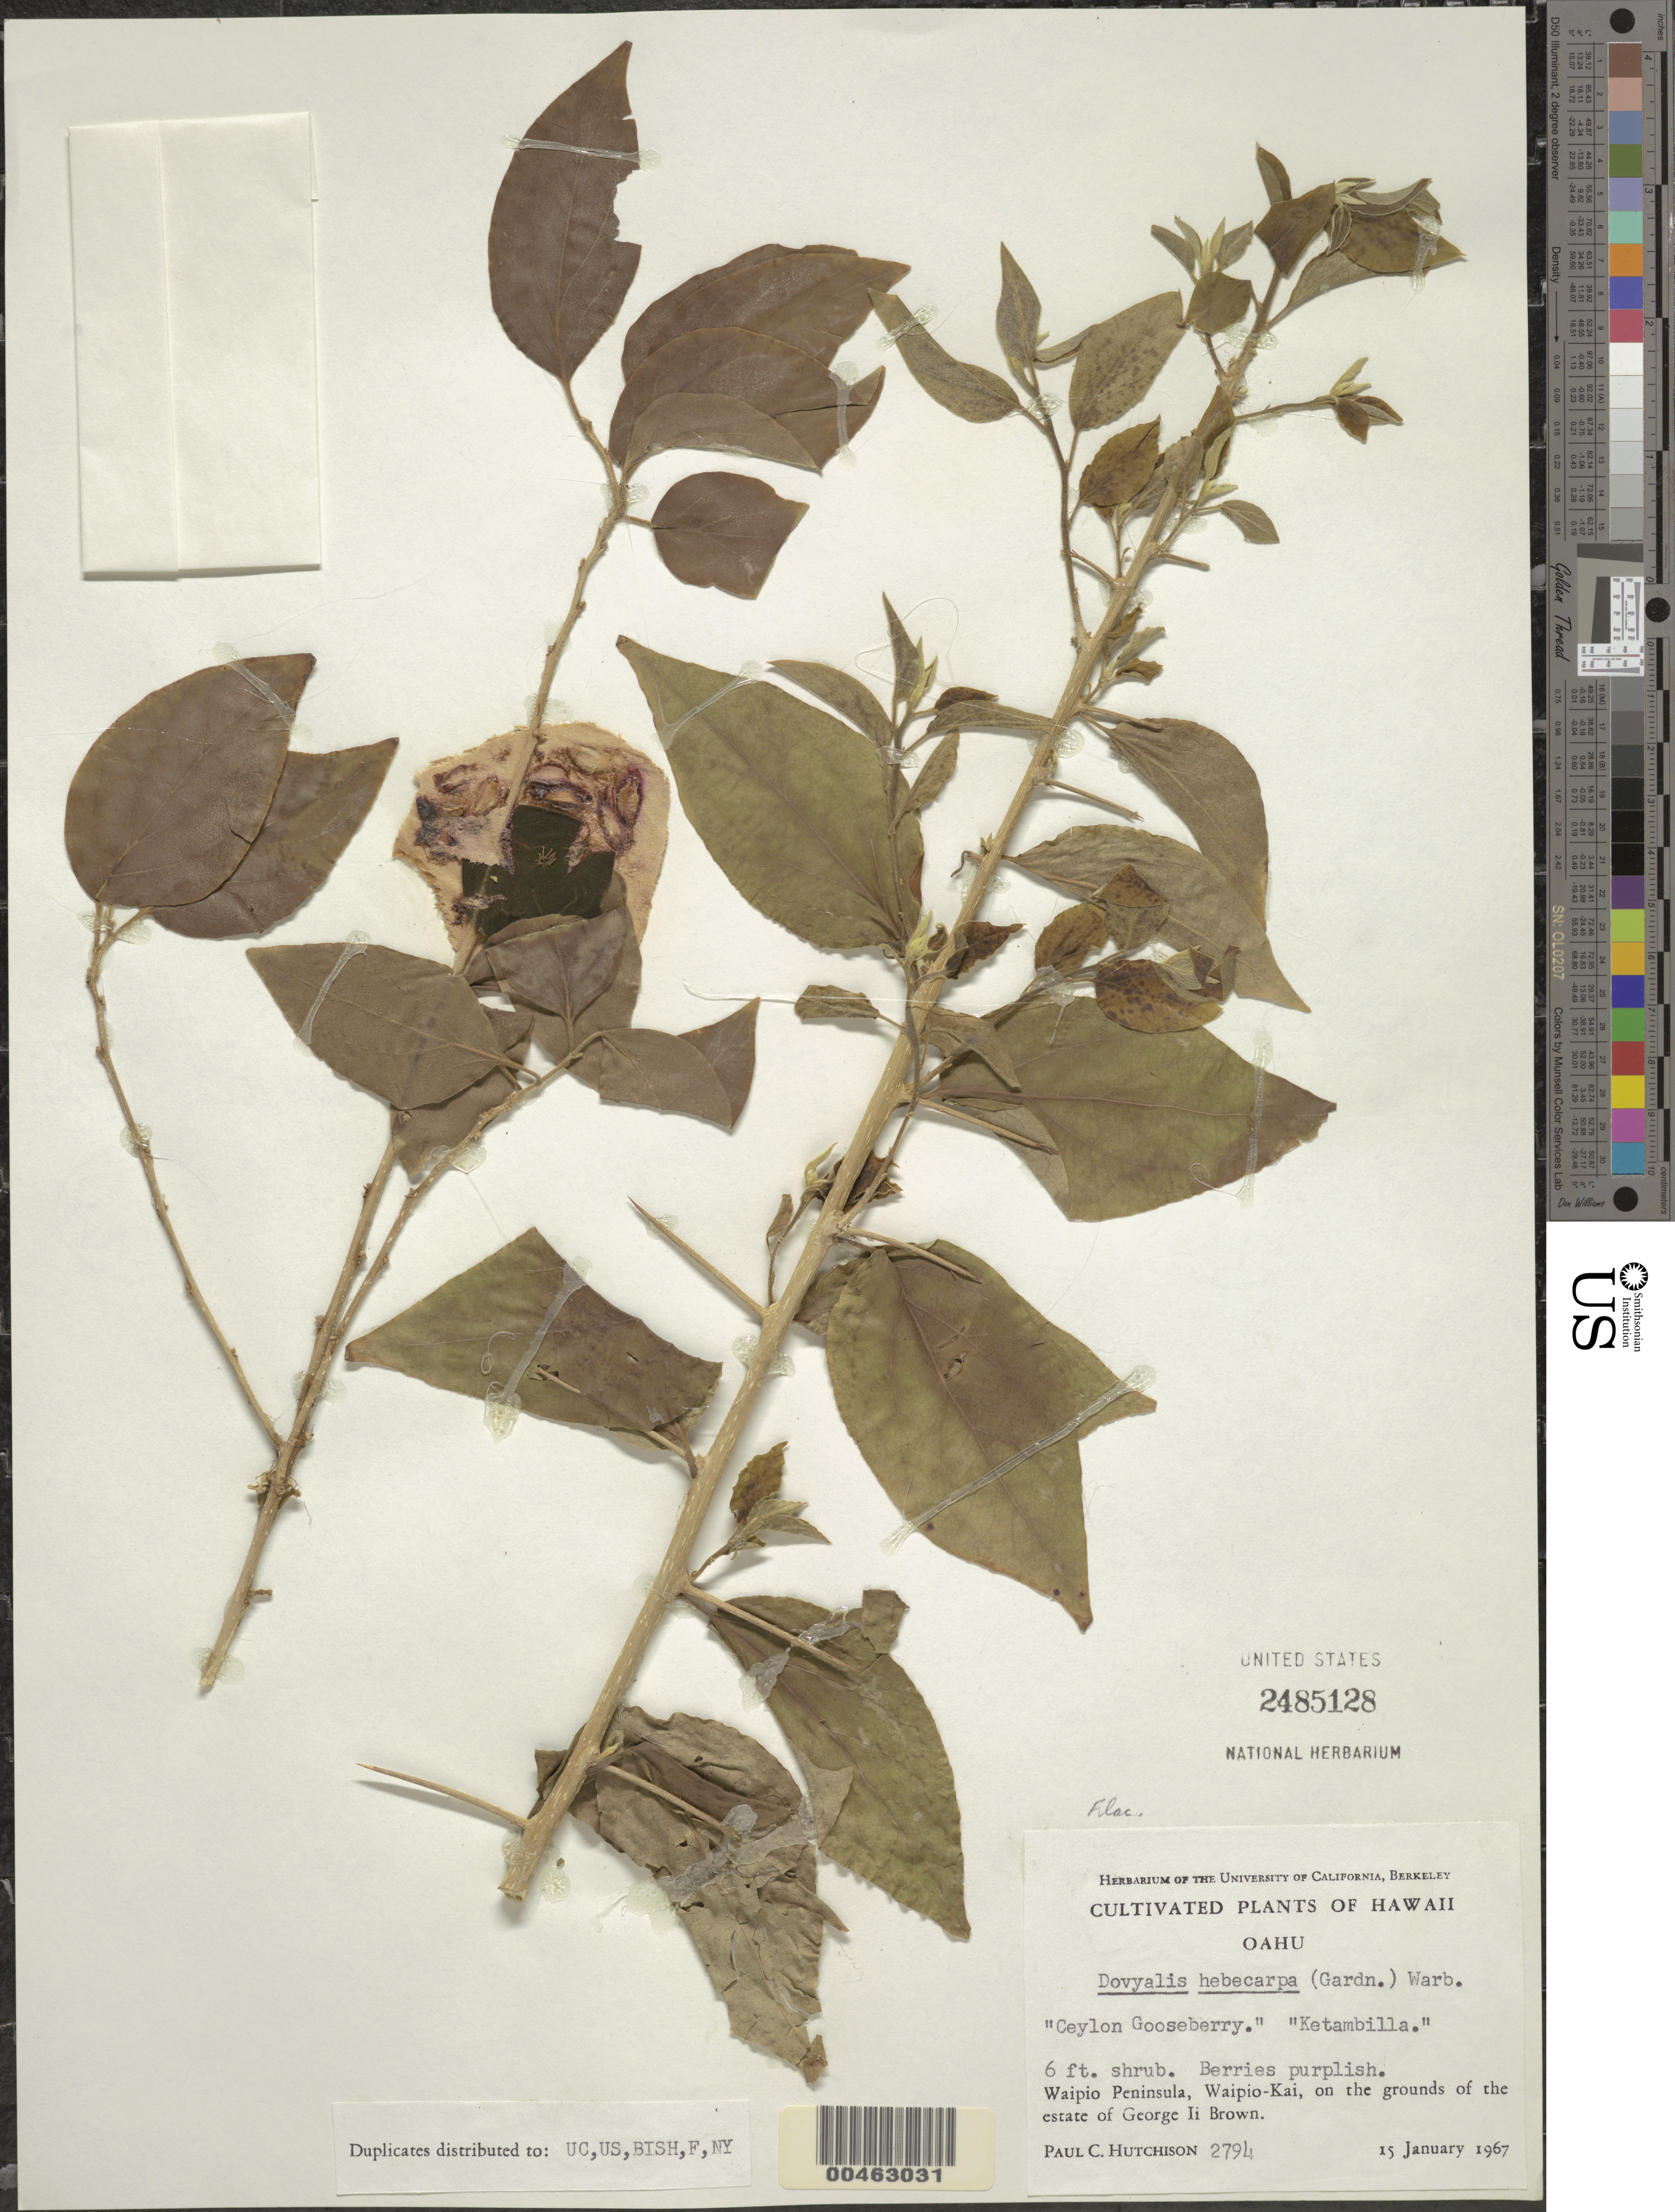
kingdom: Plantae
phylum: Tracheophyta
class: Magnoliopsida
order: Malpighiales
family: Salicaceae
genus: Dovyalis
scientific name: Dovyalis hebecarpa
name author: (Gardner) Warb.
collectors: P. C. Hutchison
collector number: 2794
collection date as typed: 15 Jan 1967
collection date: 1967-01-15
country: United States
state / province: Hawaii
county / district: Honolulu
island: Oahu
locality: Waipio Peninsula, Waipio-Kai, on the grounds of the estate of George Li Brown.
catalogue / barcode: US 2485128